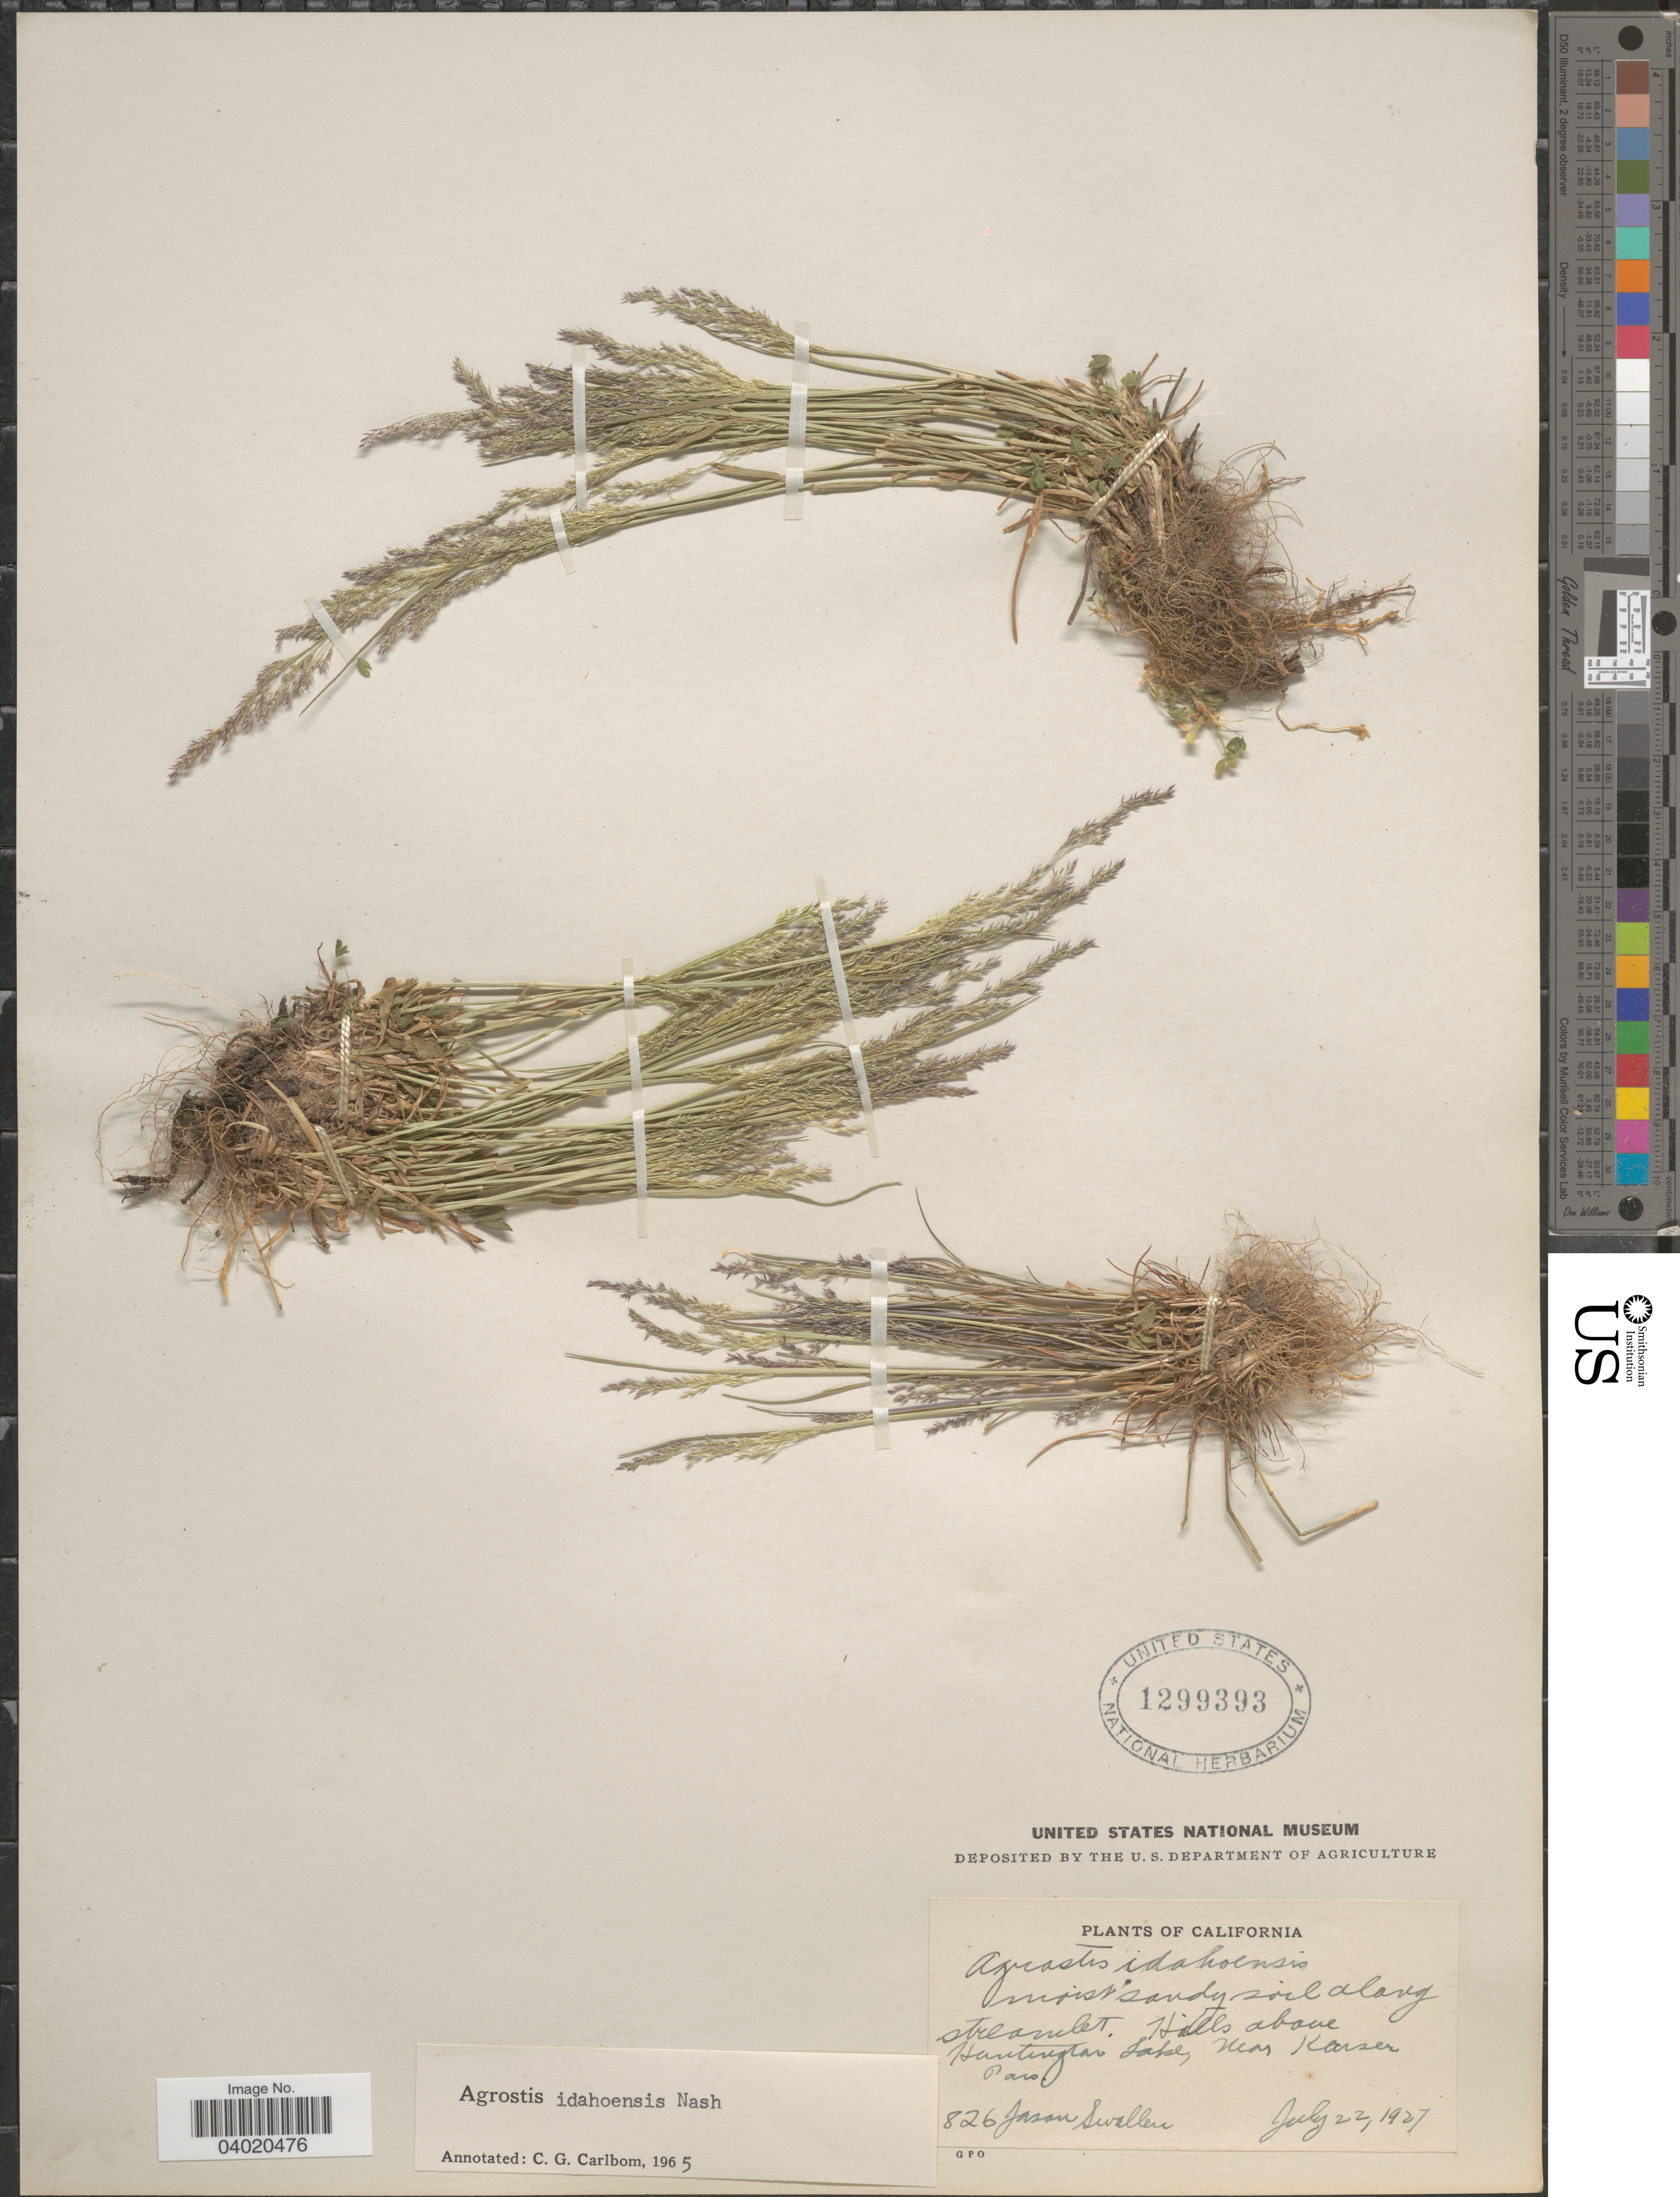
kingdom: Plantae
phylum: Tracheophyta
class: Liliopsida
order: Poales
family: Poaceae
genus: Agrostis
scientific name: Agrostis idahoensis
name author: Nash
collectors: J. R. Swallen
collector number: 826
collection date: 1927-07-22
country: United States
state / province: California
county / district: Fresno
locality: Hills above Huntington Lake, near Kaiser Pass.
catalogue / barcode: US 1299393